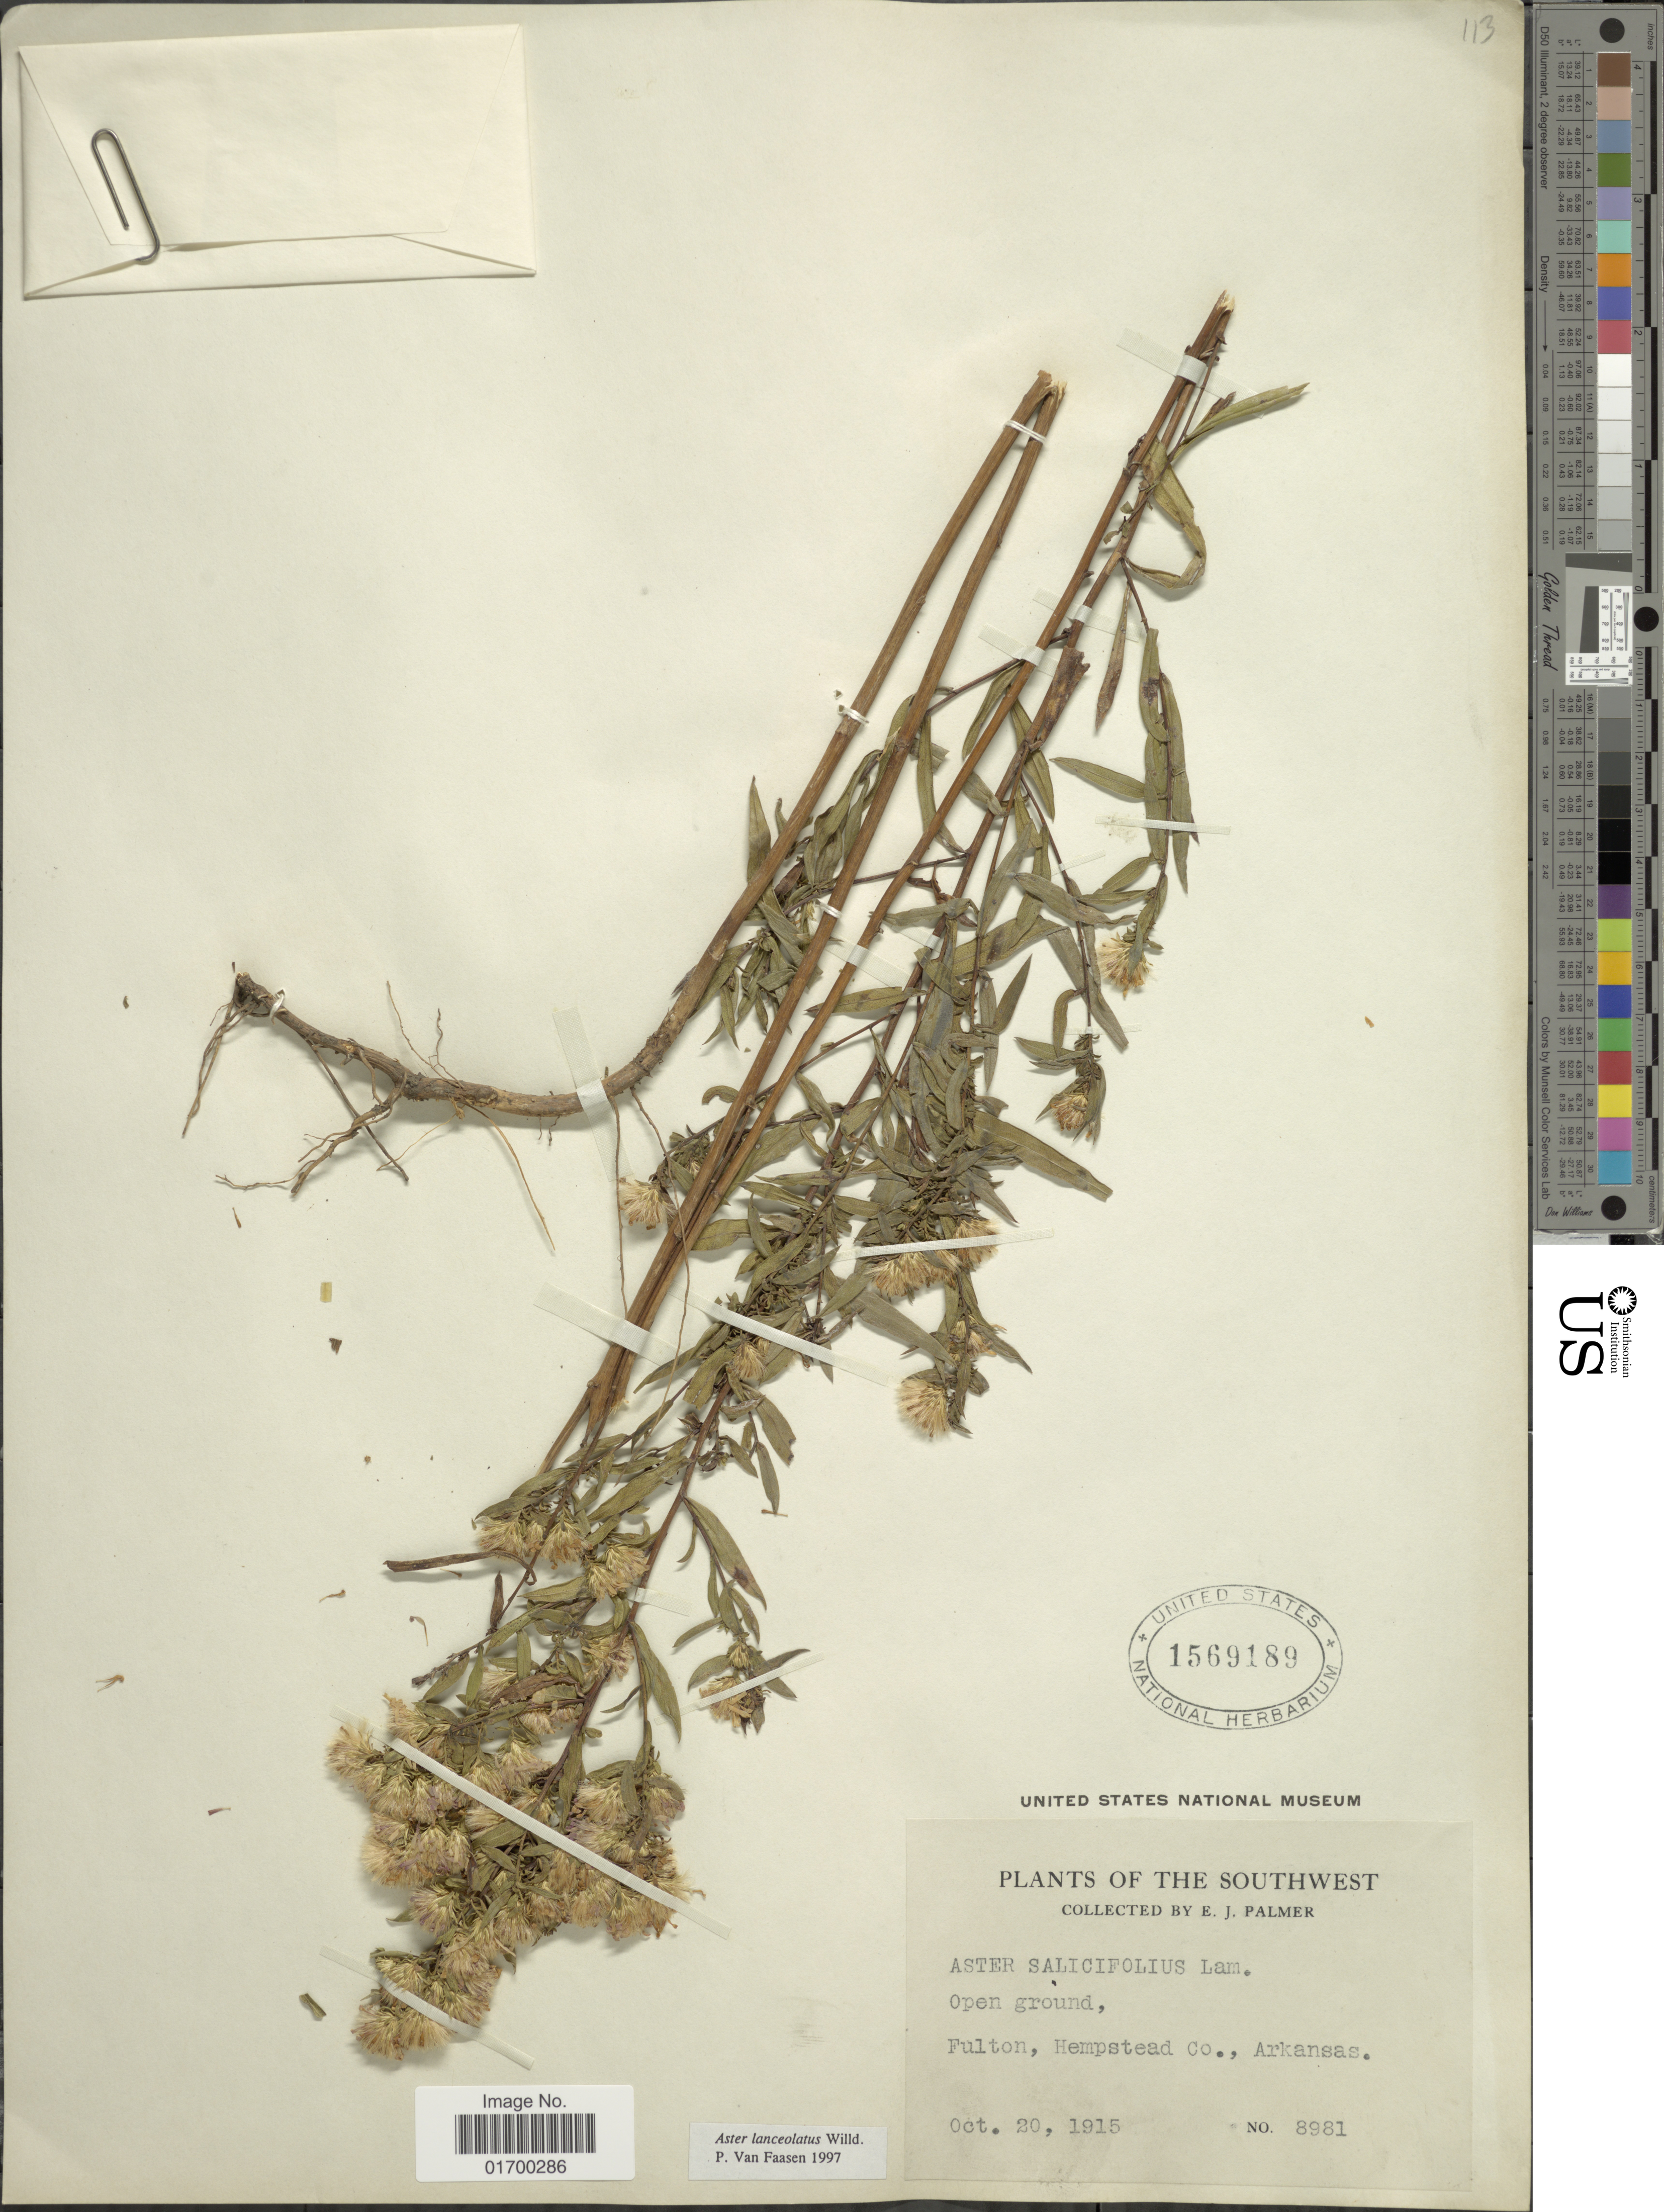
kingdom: Plantae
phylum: Tracheophyta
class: Magnoliopsida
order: Asterales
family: Asteraceae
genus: Symphyotrichum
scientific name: Symphyotrichum lanceolatum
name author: (Willd.) G.L. Nesom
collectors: E. J. Palmer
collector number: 8981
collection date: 1915-10-20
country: United States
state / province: Arkansas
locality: The Southwest, Fulton, Hempstead Co.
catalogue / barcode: US 1569189